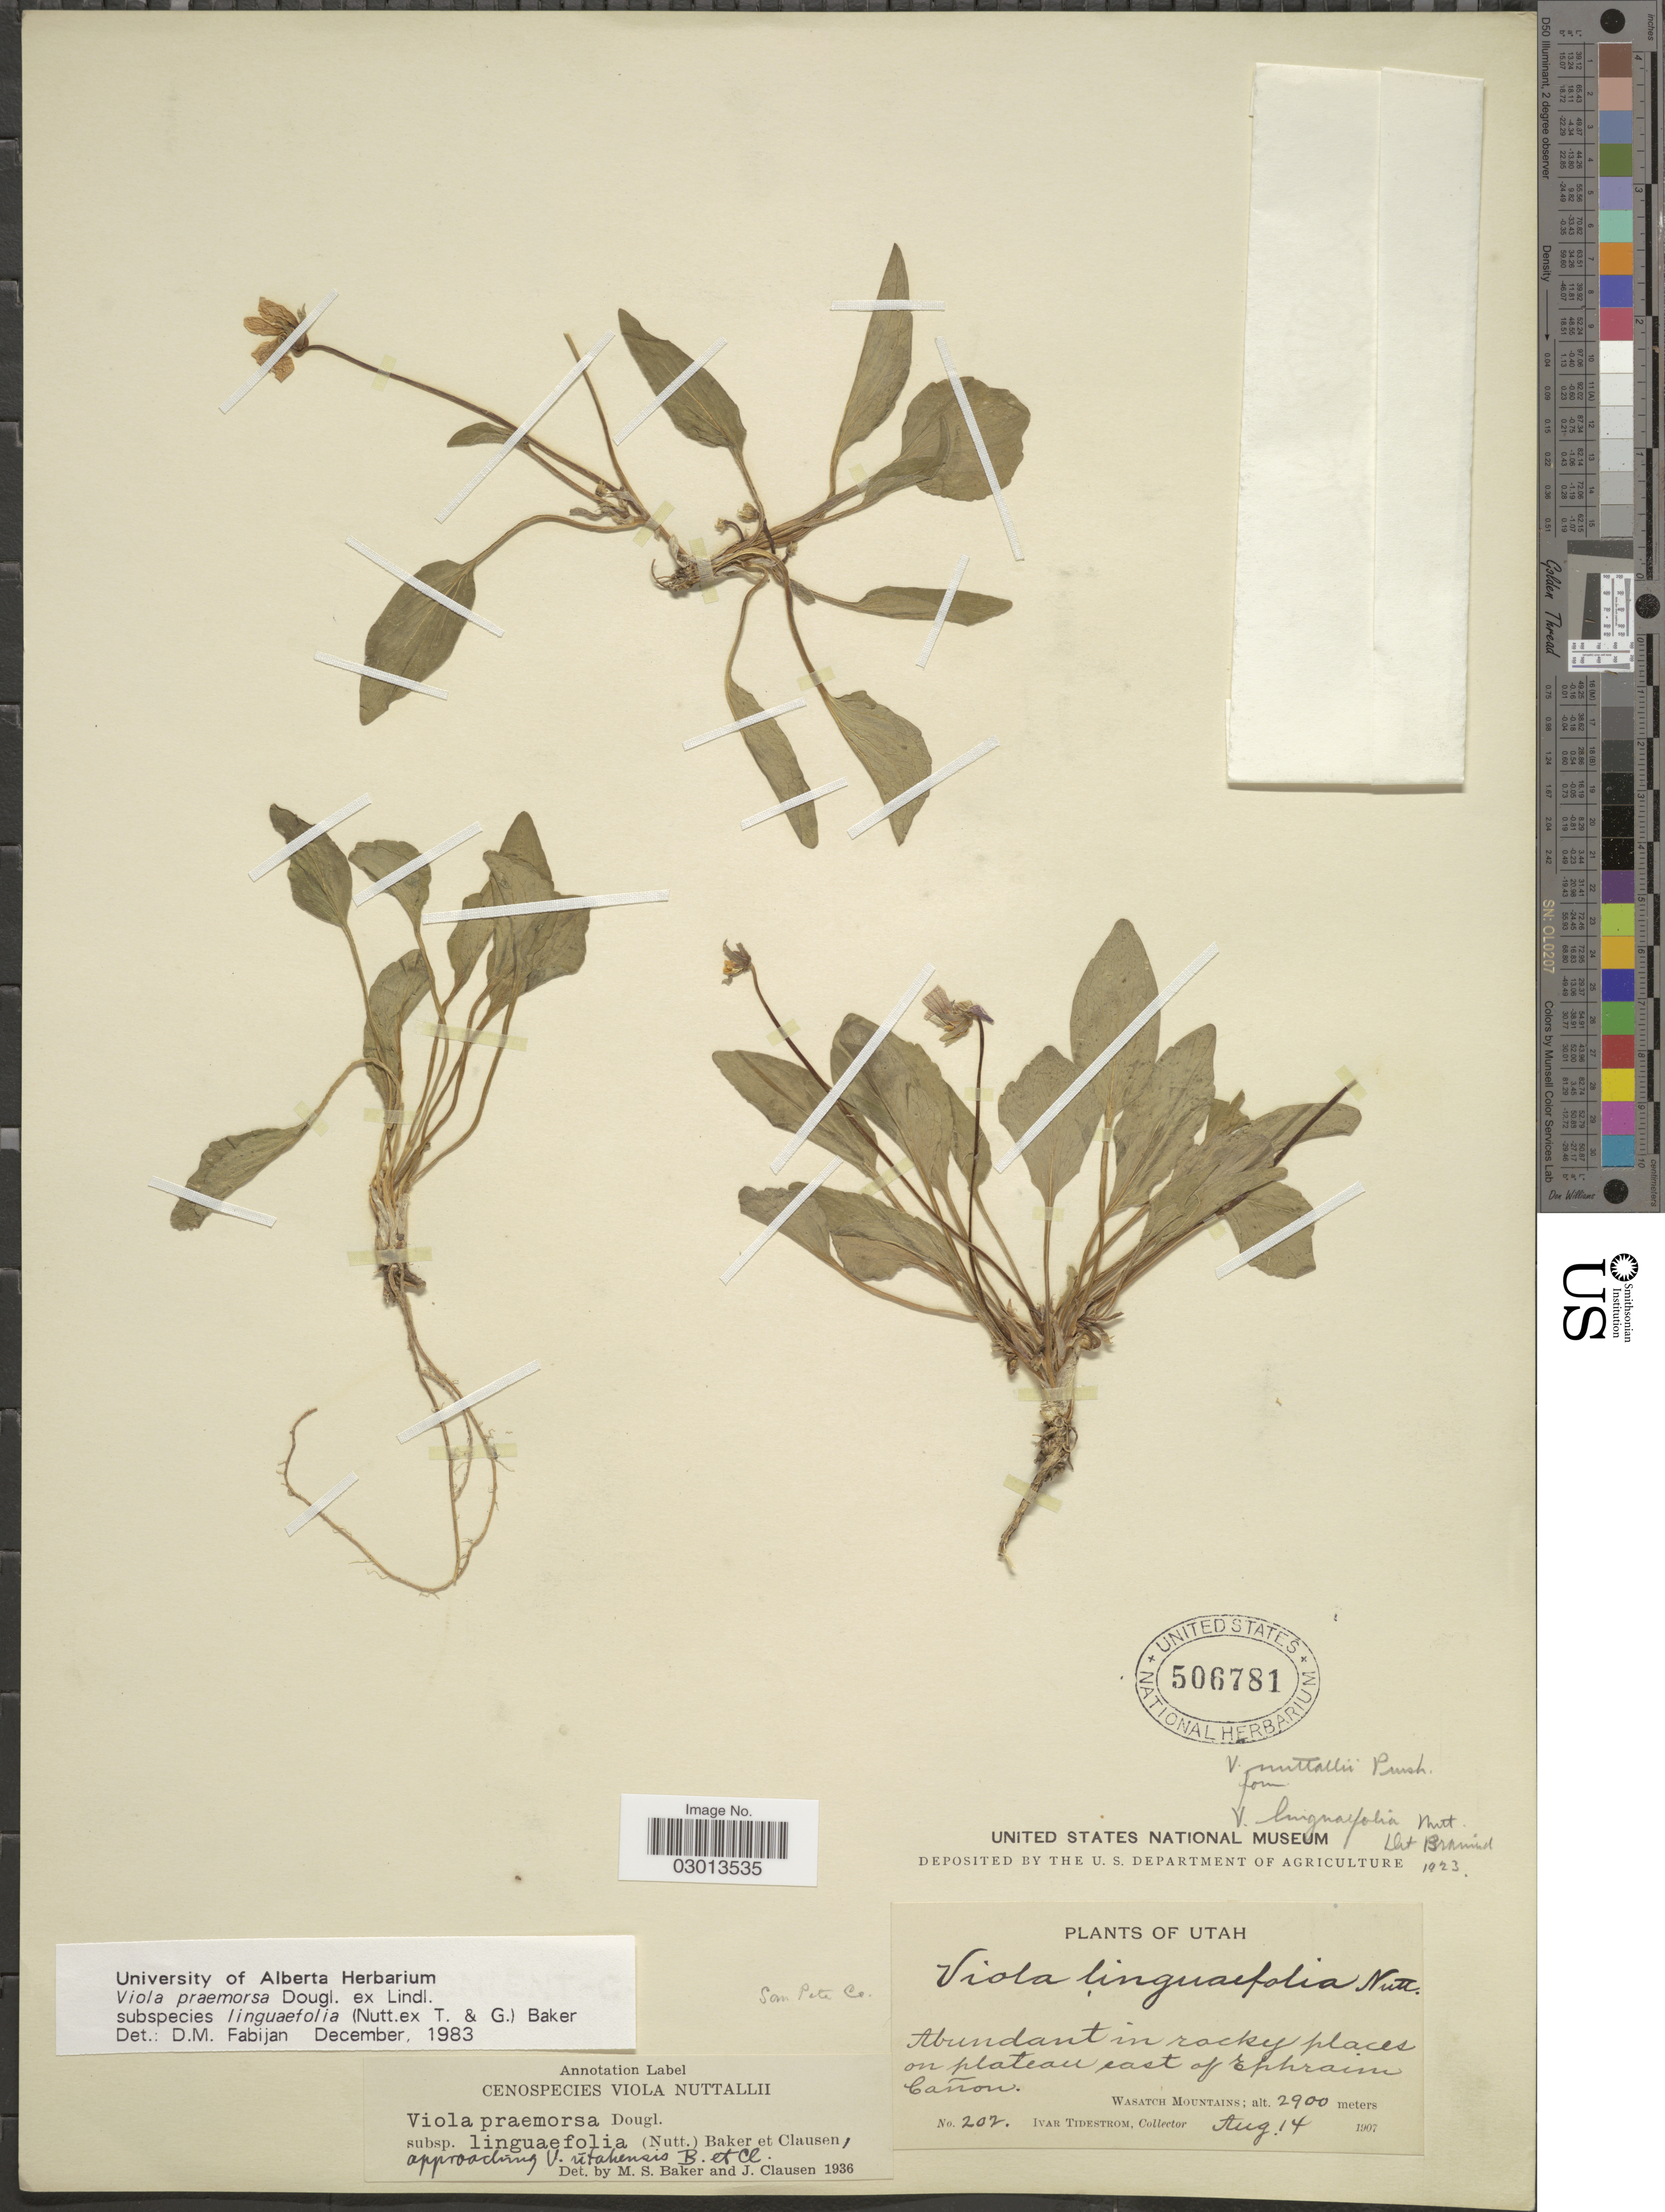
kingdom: Plantae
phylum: Tracheophyta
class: Magnoliopsida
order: Malpighiales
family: Violaceae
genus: Viola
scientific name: Viola praemorsa subsp. linguifolia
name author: (Nutt.) M.S. Baker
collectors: I. F. Tidestrom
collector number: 202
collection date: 1907-08-14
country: United States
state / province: Utah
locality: San Pete Co. On plateau east of Ephraim Cañon. Wasatch Mountains.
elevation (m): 2900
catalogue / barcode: US 506781